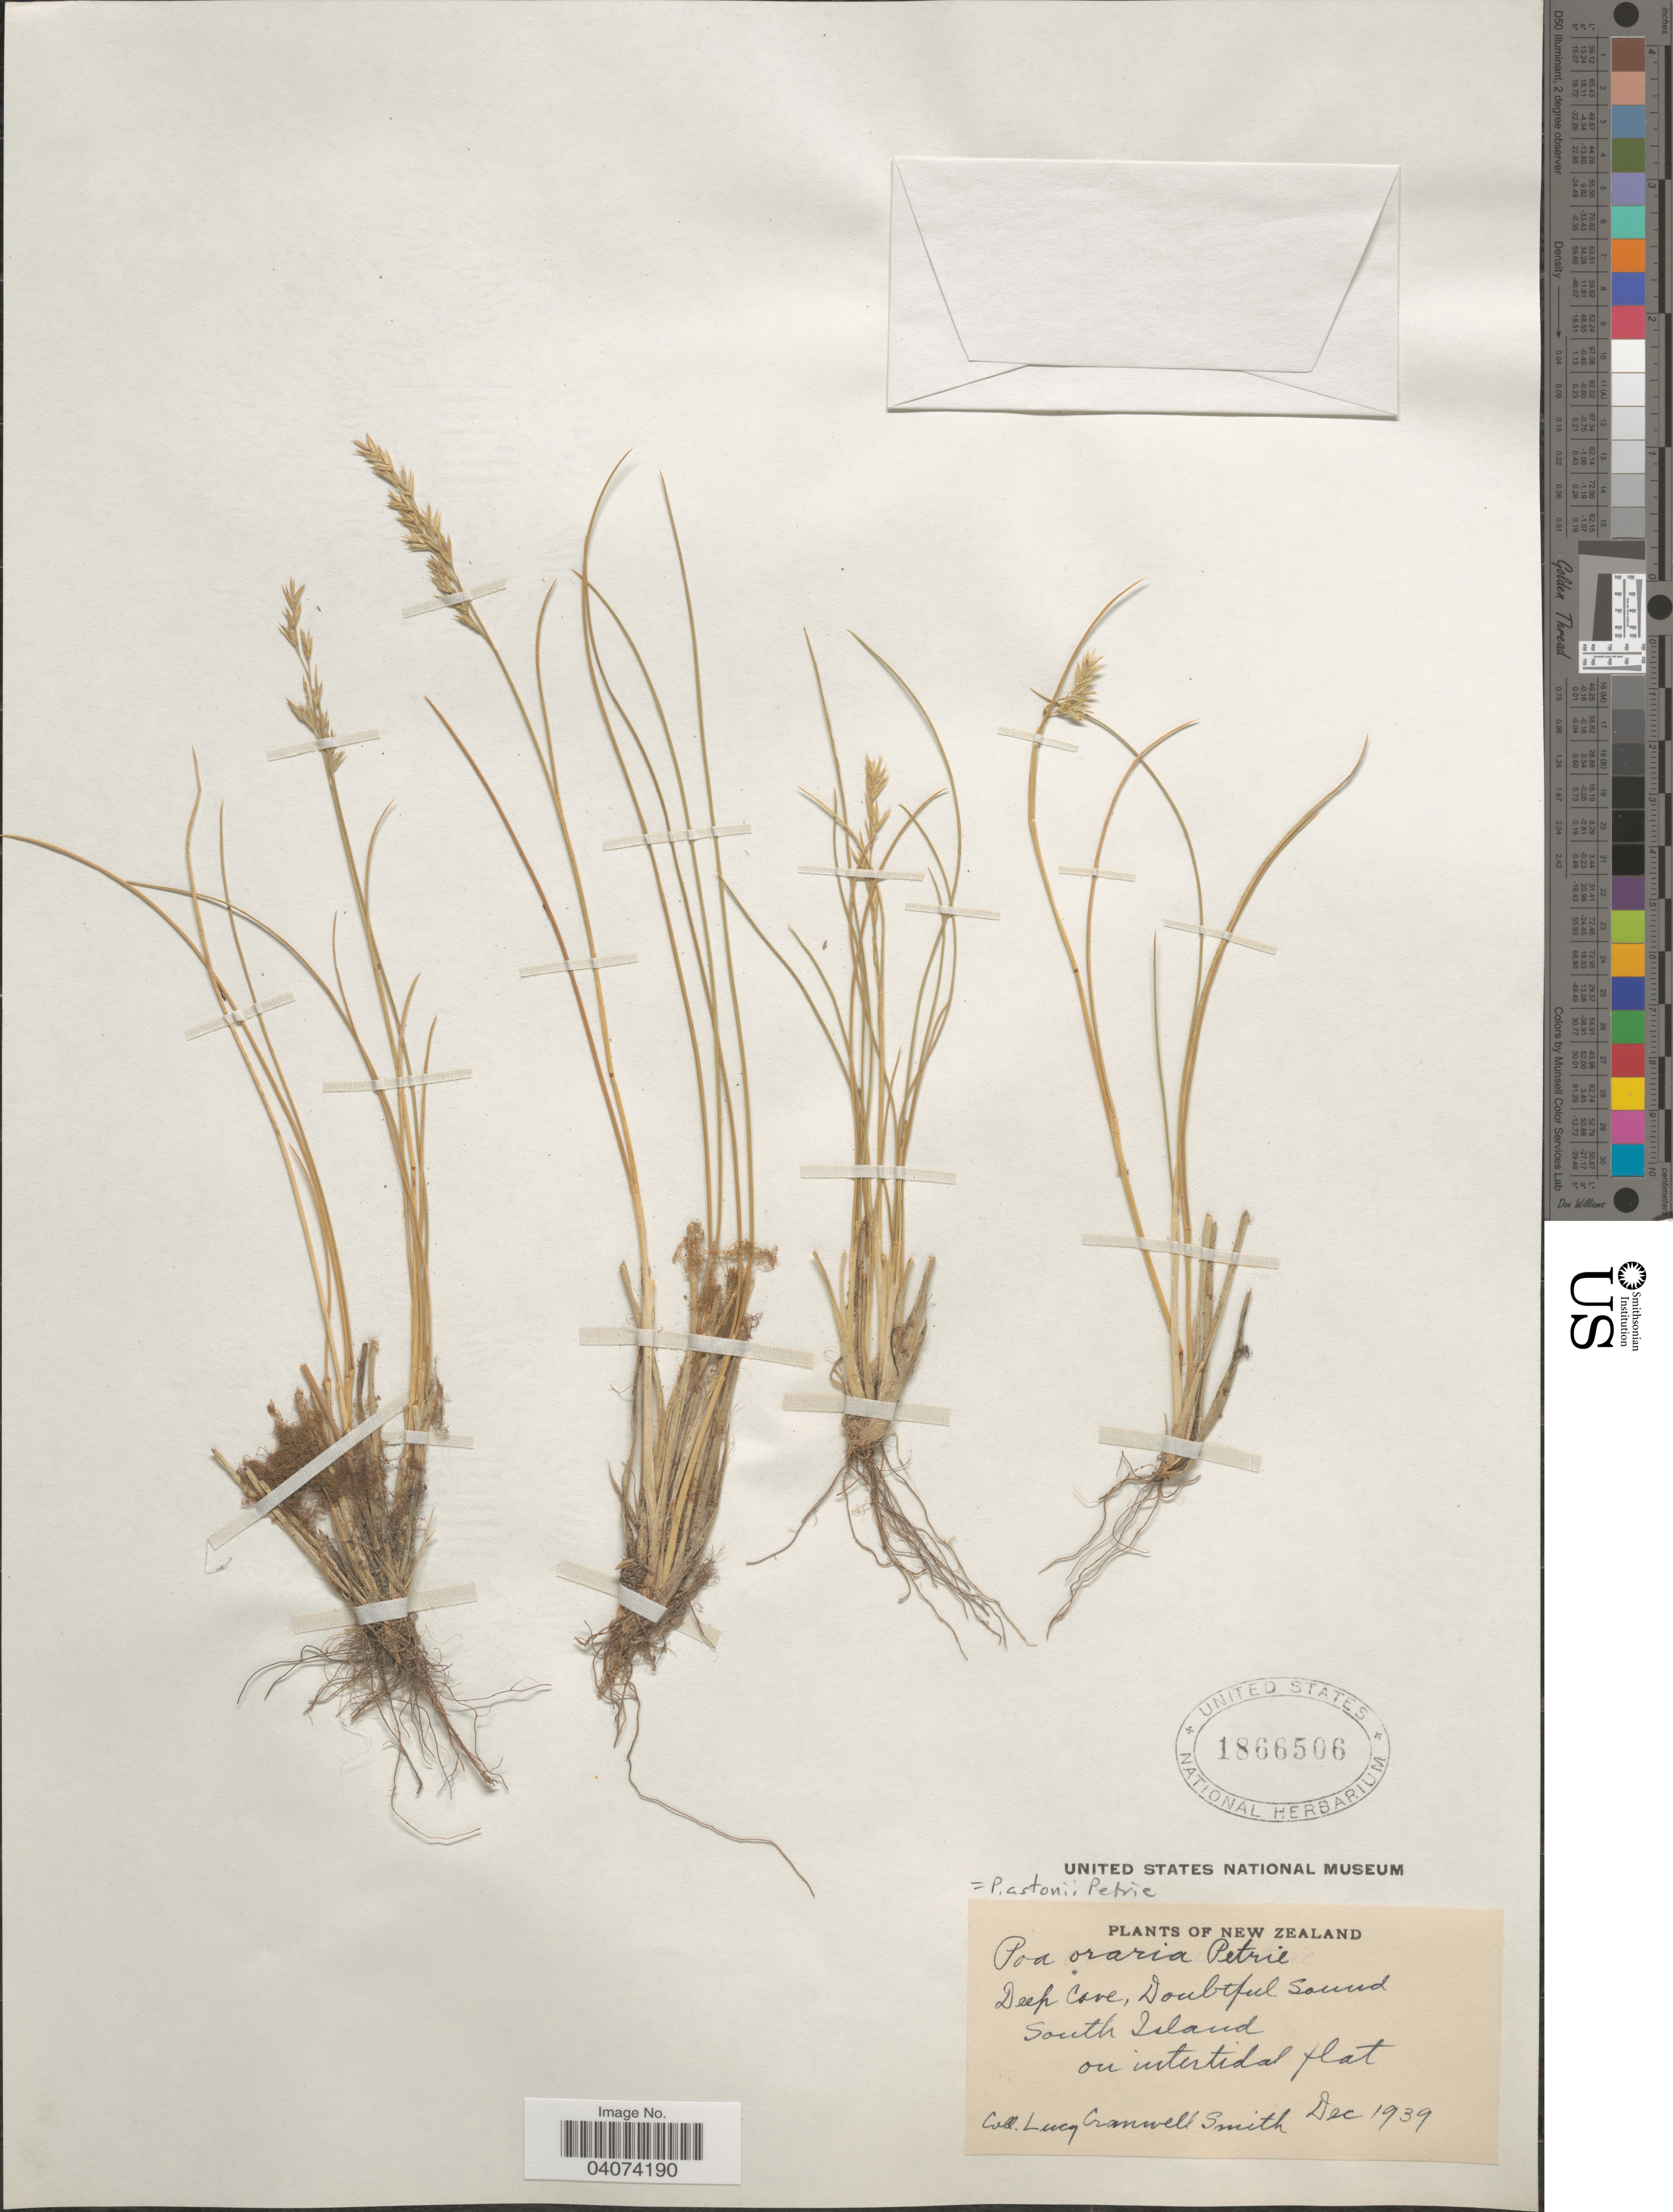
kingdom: Plantae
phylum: Tracheophyta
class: Liliopsida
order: Poales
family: Poaceae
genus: Poa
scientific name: Poa astonii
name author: Petrie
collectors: L. C. Smith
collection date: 1939-12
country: New Zealand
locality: Deep Cove, Doubtful Sound. South Island.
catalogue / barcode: US 1866506